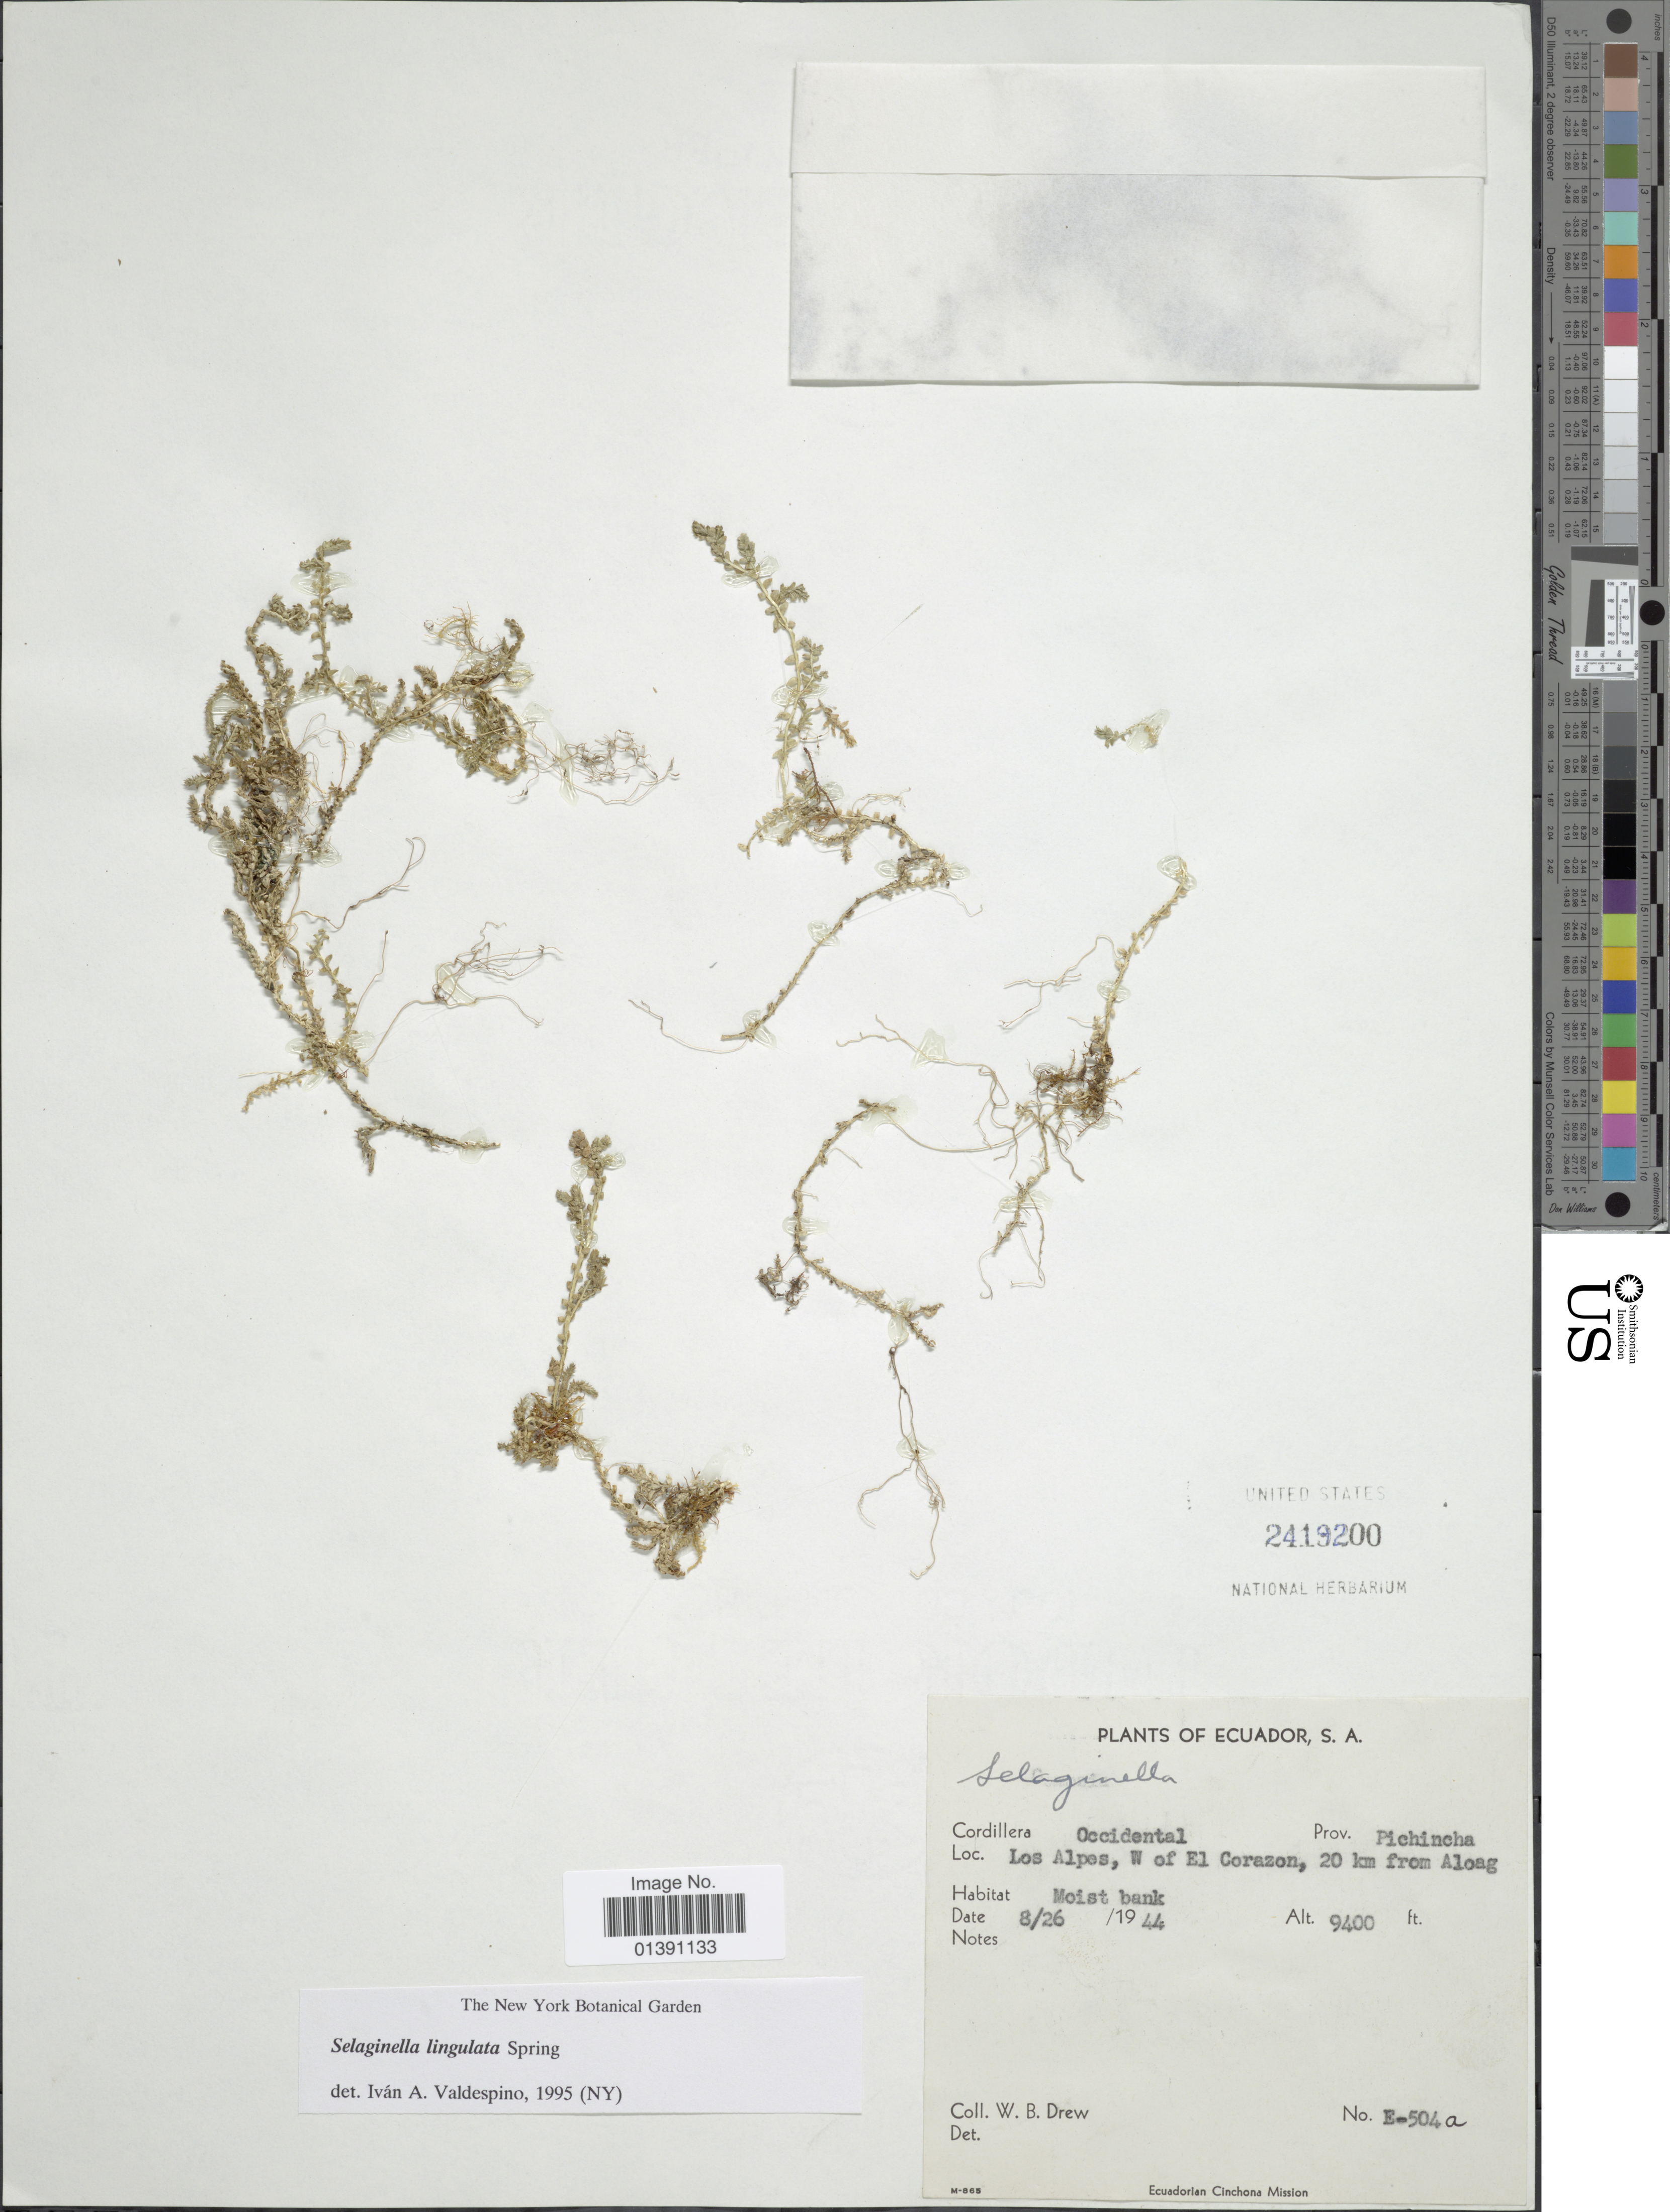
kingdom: Plantae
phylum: Tracheophyta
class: Lycopodiopsida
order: Selaginellales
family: Selaginellaceae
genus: Selaginella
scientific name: Selaginella lingulata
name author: Spring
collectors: W. B. Drew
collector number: E-504a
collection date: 1944-08-26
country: Ecuador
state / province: Pichincha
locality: Cordillera Occidental, Los Alpos, W of El Corazon, 20 km from Aloag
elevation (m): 2865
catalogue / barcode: US 2419200